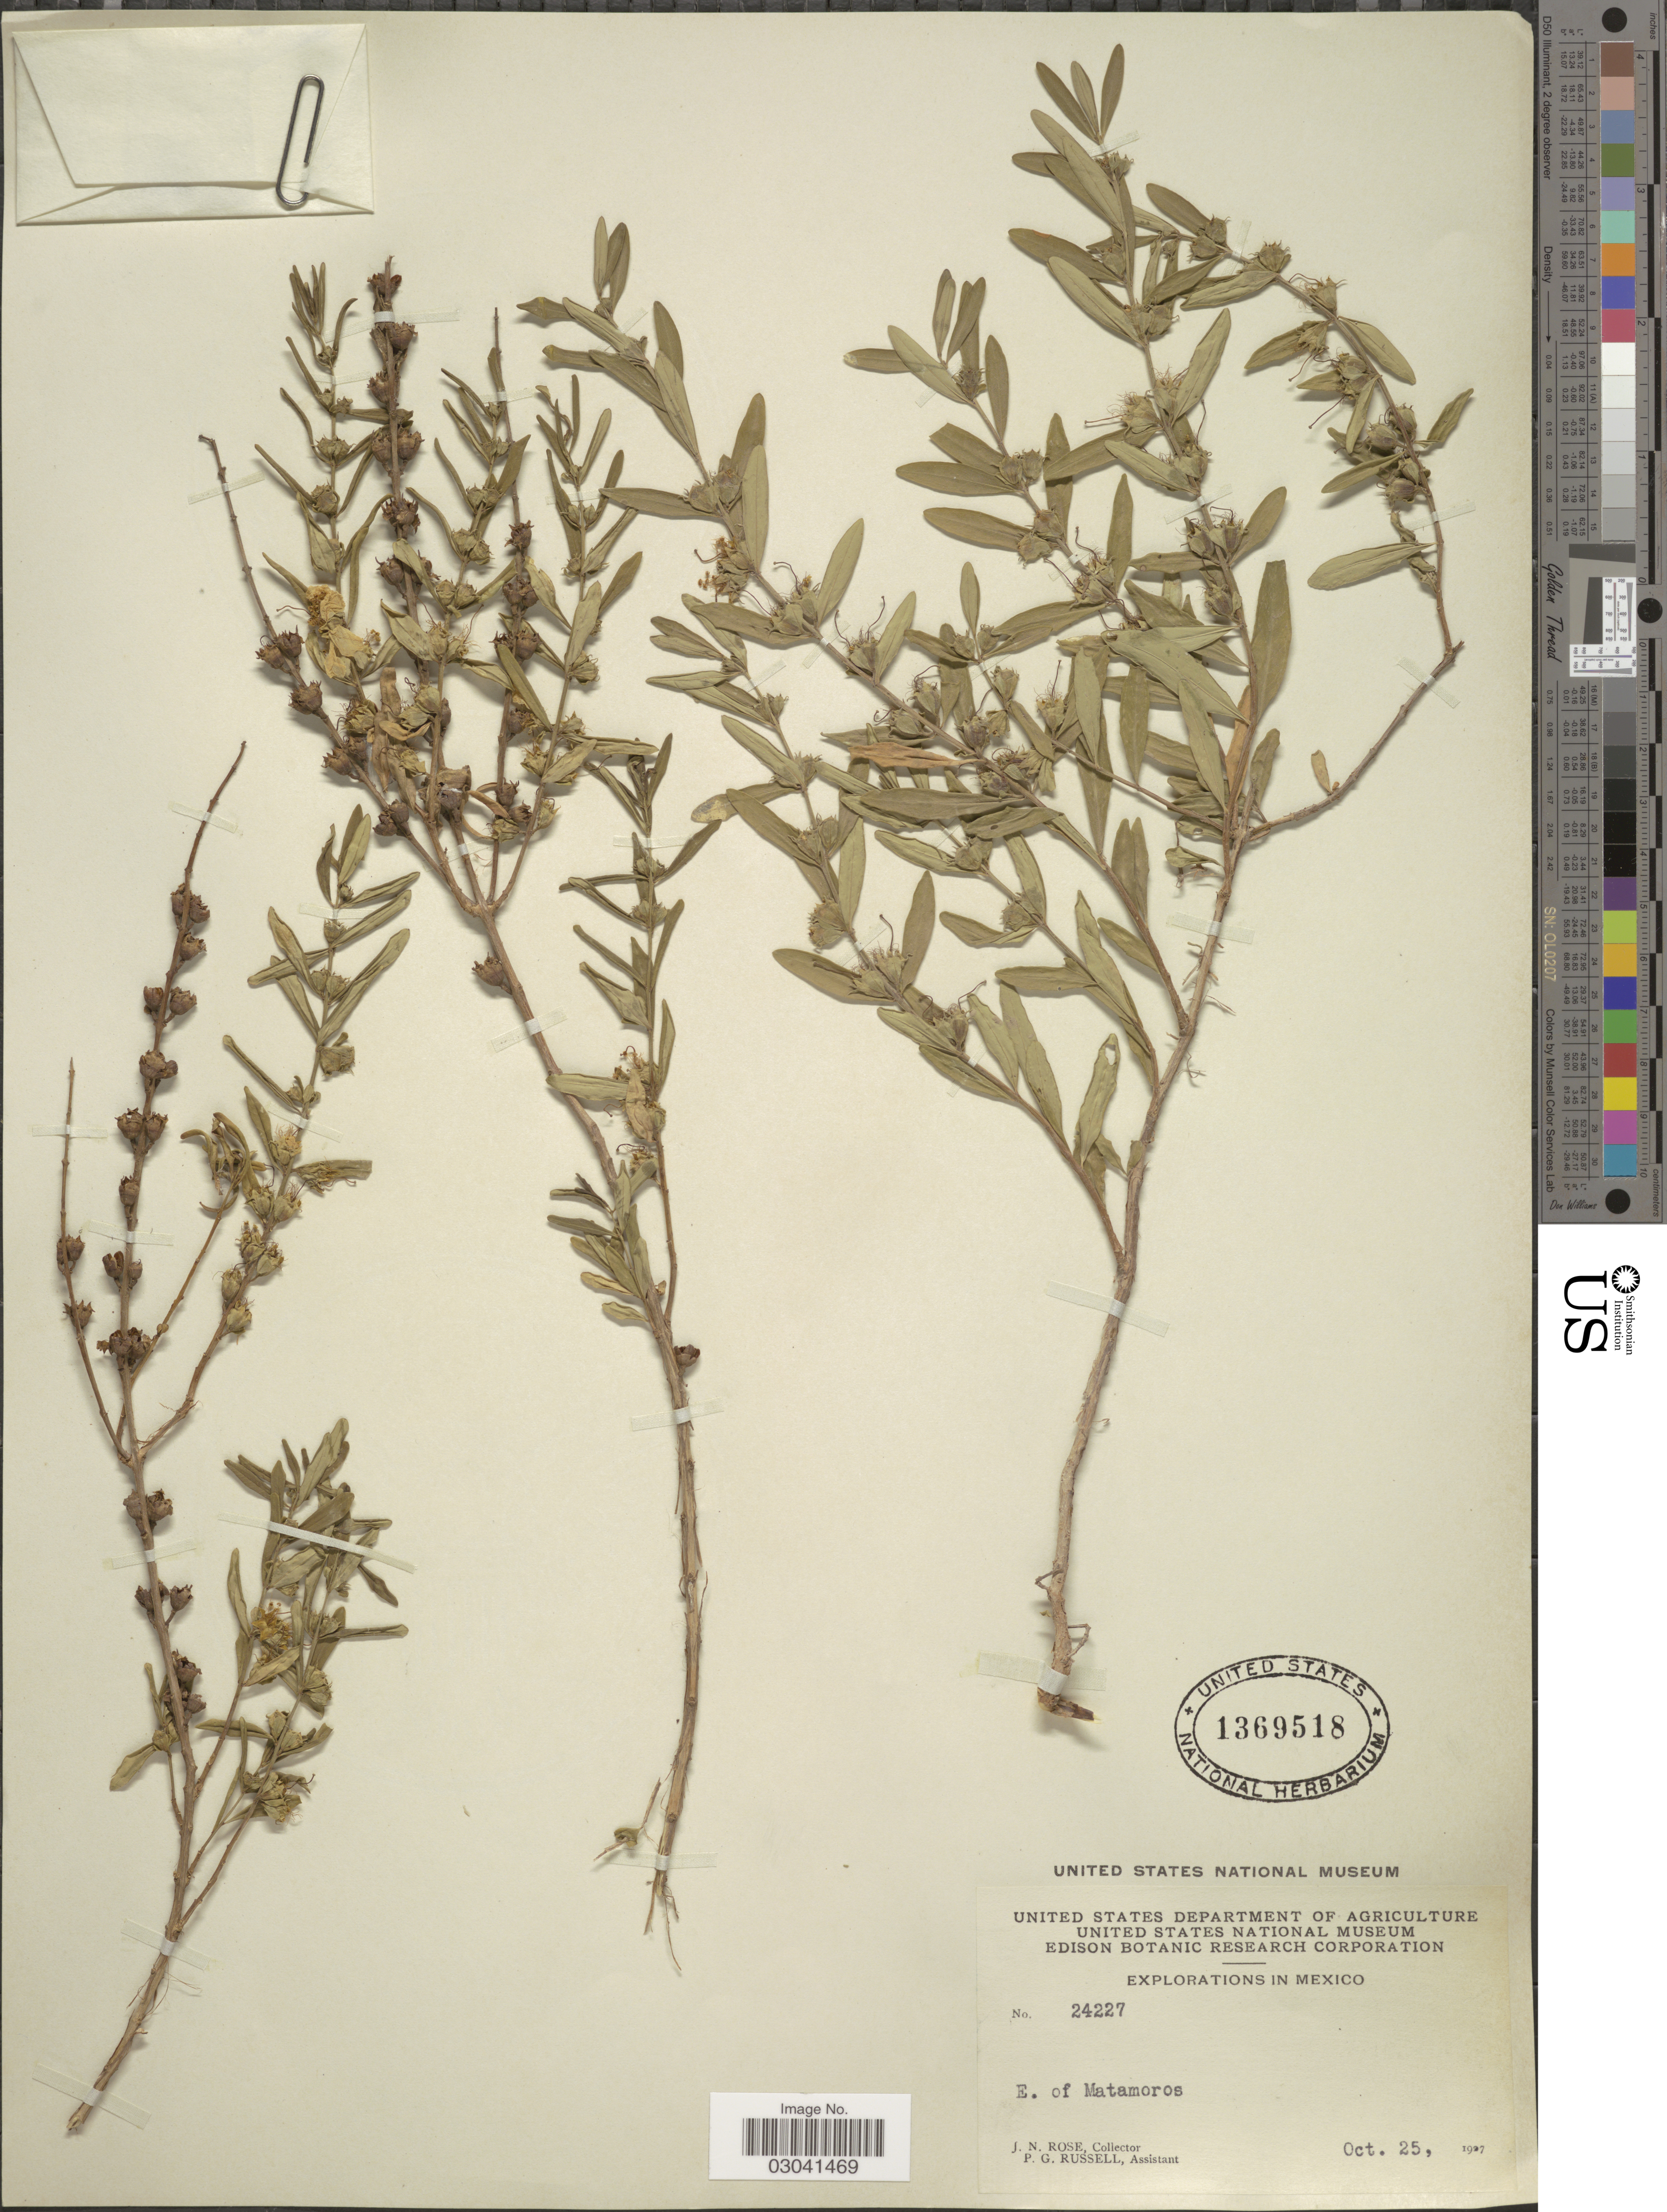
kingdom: Plantae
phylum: Tracheophyta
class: Magnoliopsida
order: Myrtales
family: Lythraceae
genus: Heimia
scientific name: Heimia salicifolia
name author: Link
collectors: J. N. Rose & P. G. Russell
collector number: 24227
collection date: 1927-10-25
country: Mexico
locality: E. of Matamoros.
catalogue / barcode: US 1369518